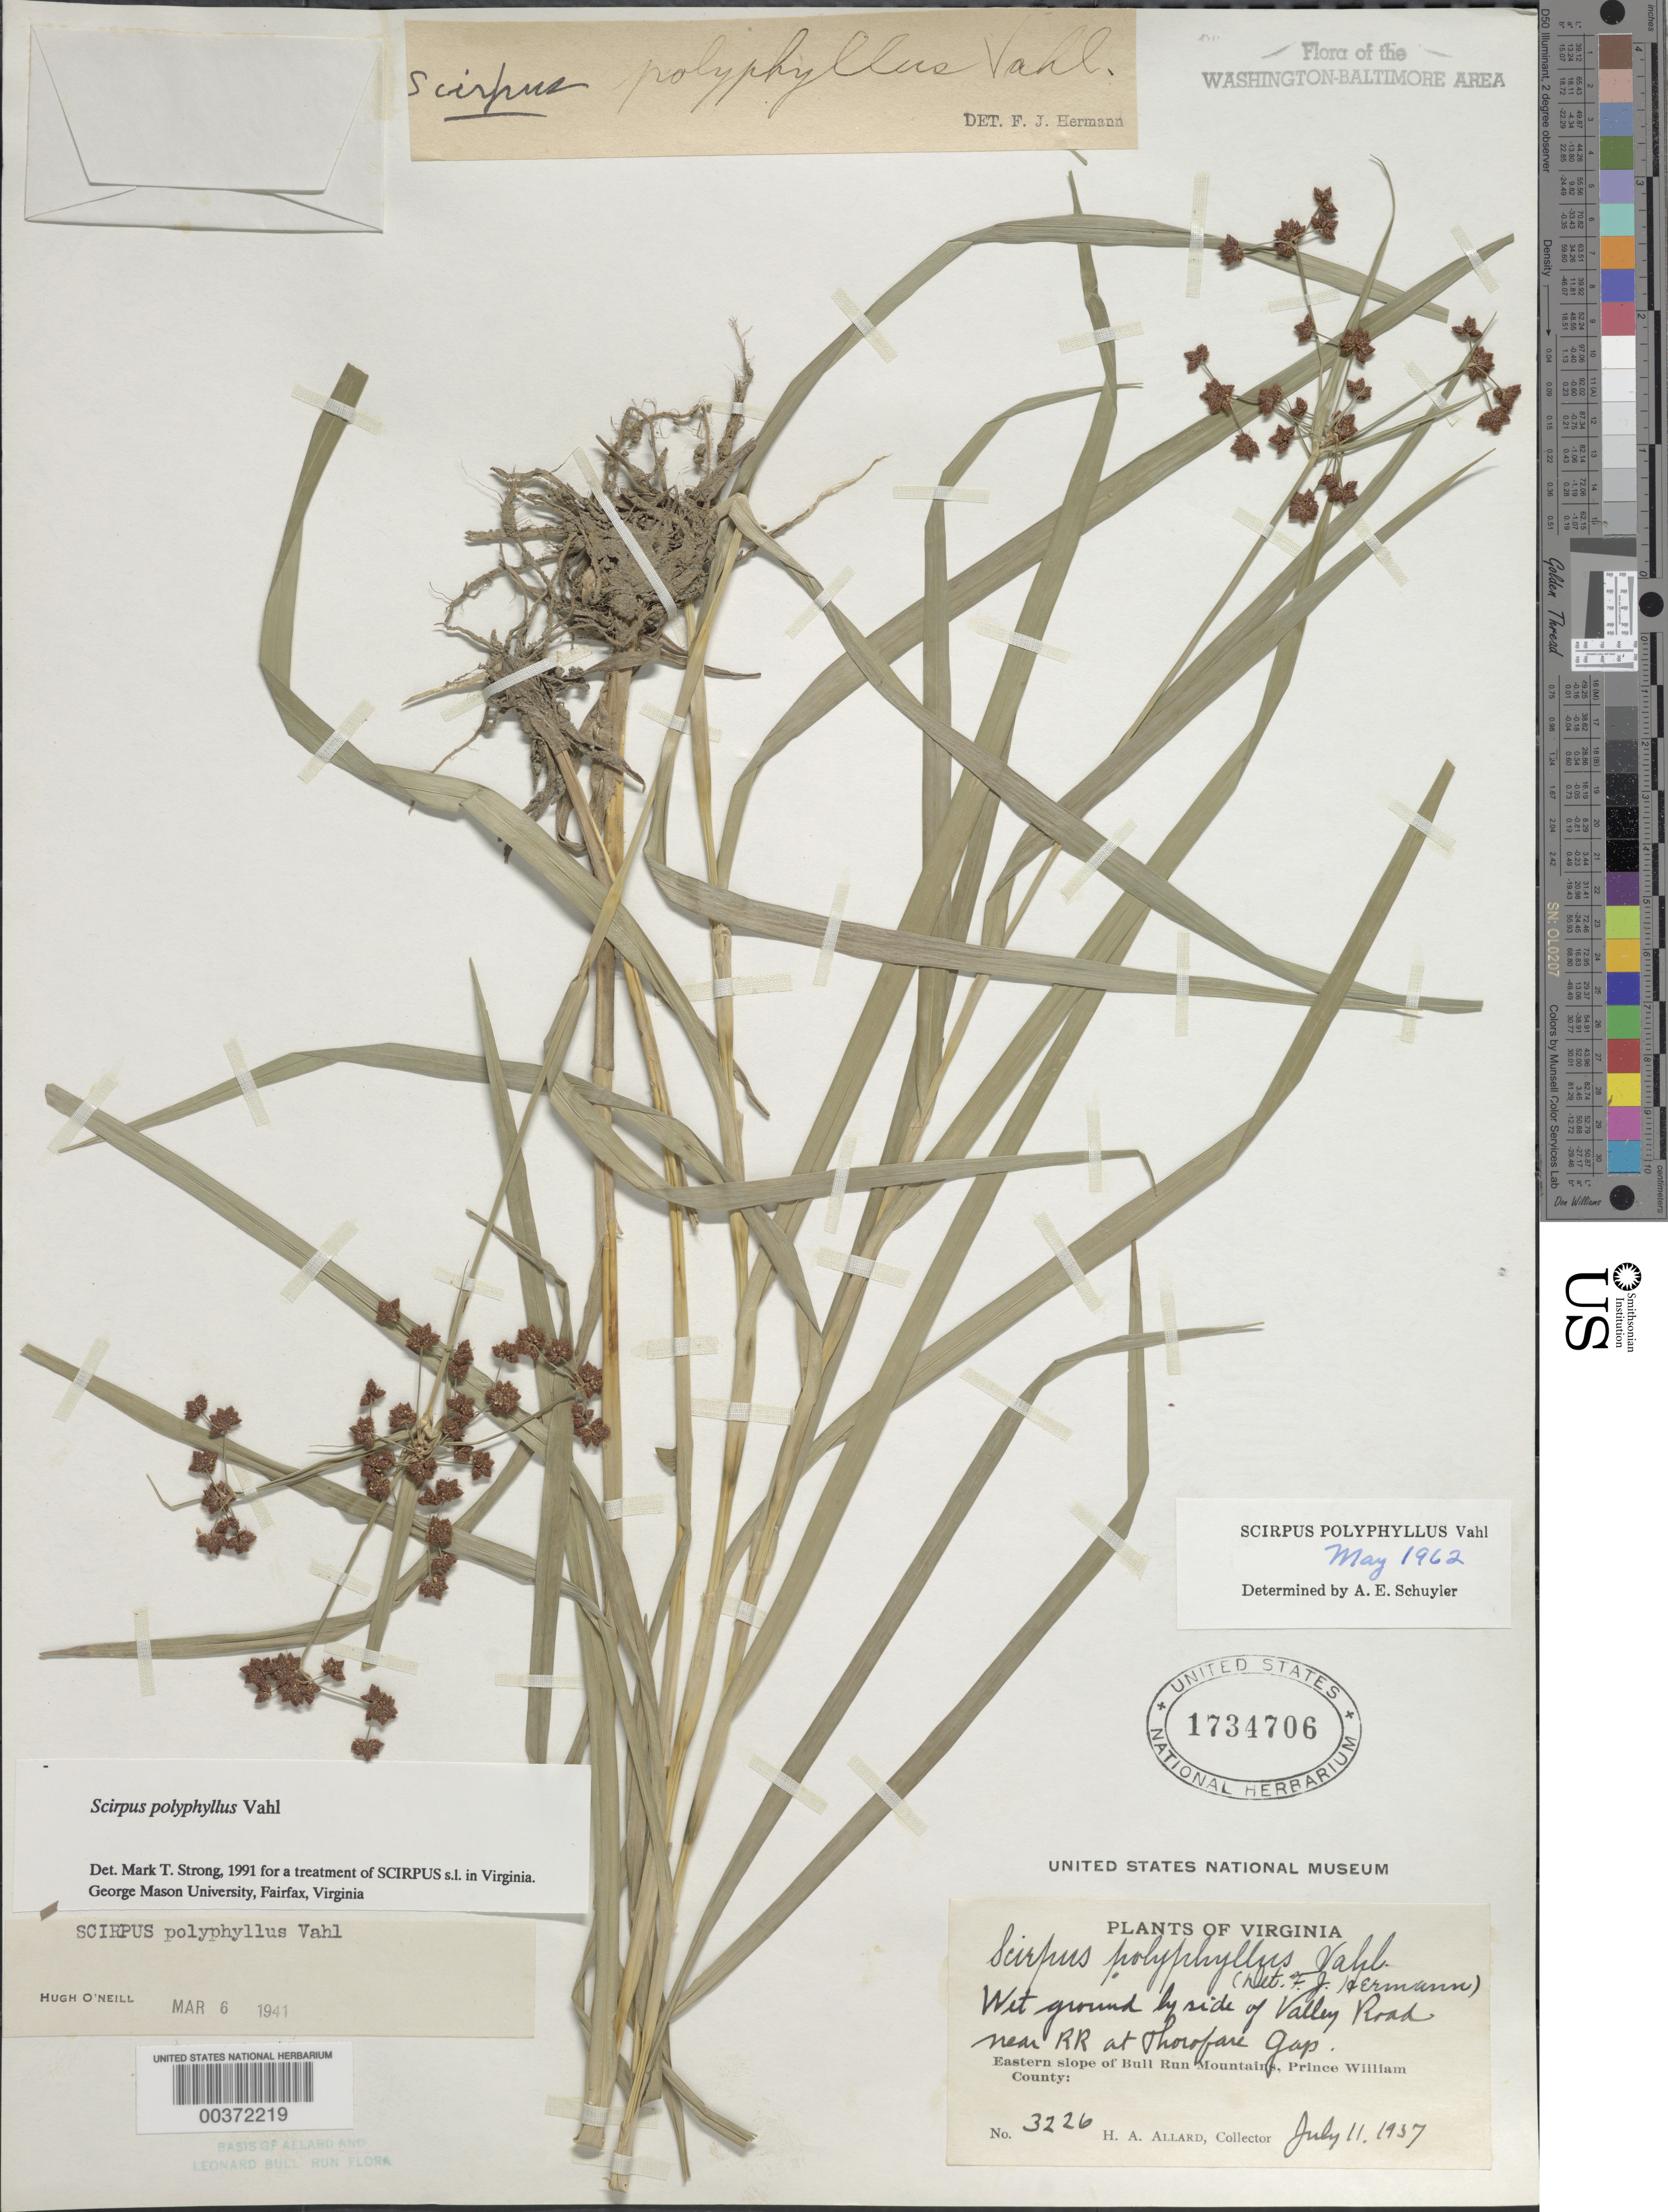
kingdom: Plantae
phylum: Tracheophyta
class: Liliopsida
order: Poales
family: Cyperaceae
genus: Scirpus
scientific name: Scirpus polyphyllus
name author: Vahl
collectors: H. A. Allard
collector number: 3226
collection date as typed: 11 Jul 1937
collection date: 1937-07-11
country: United States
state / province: Virginia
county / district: Prince William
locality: Railroad at Thorofare Gap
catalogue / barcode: US 1734706